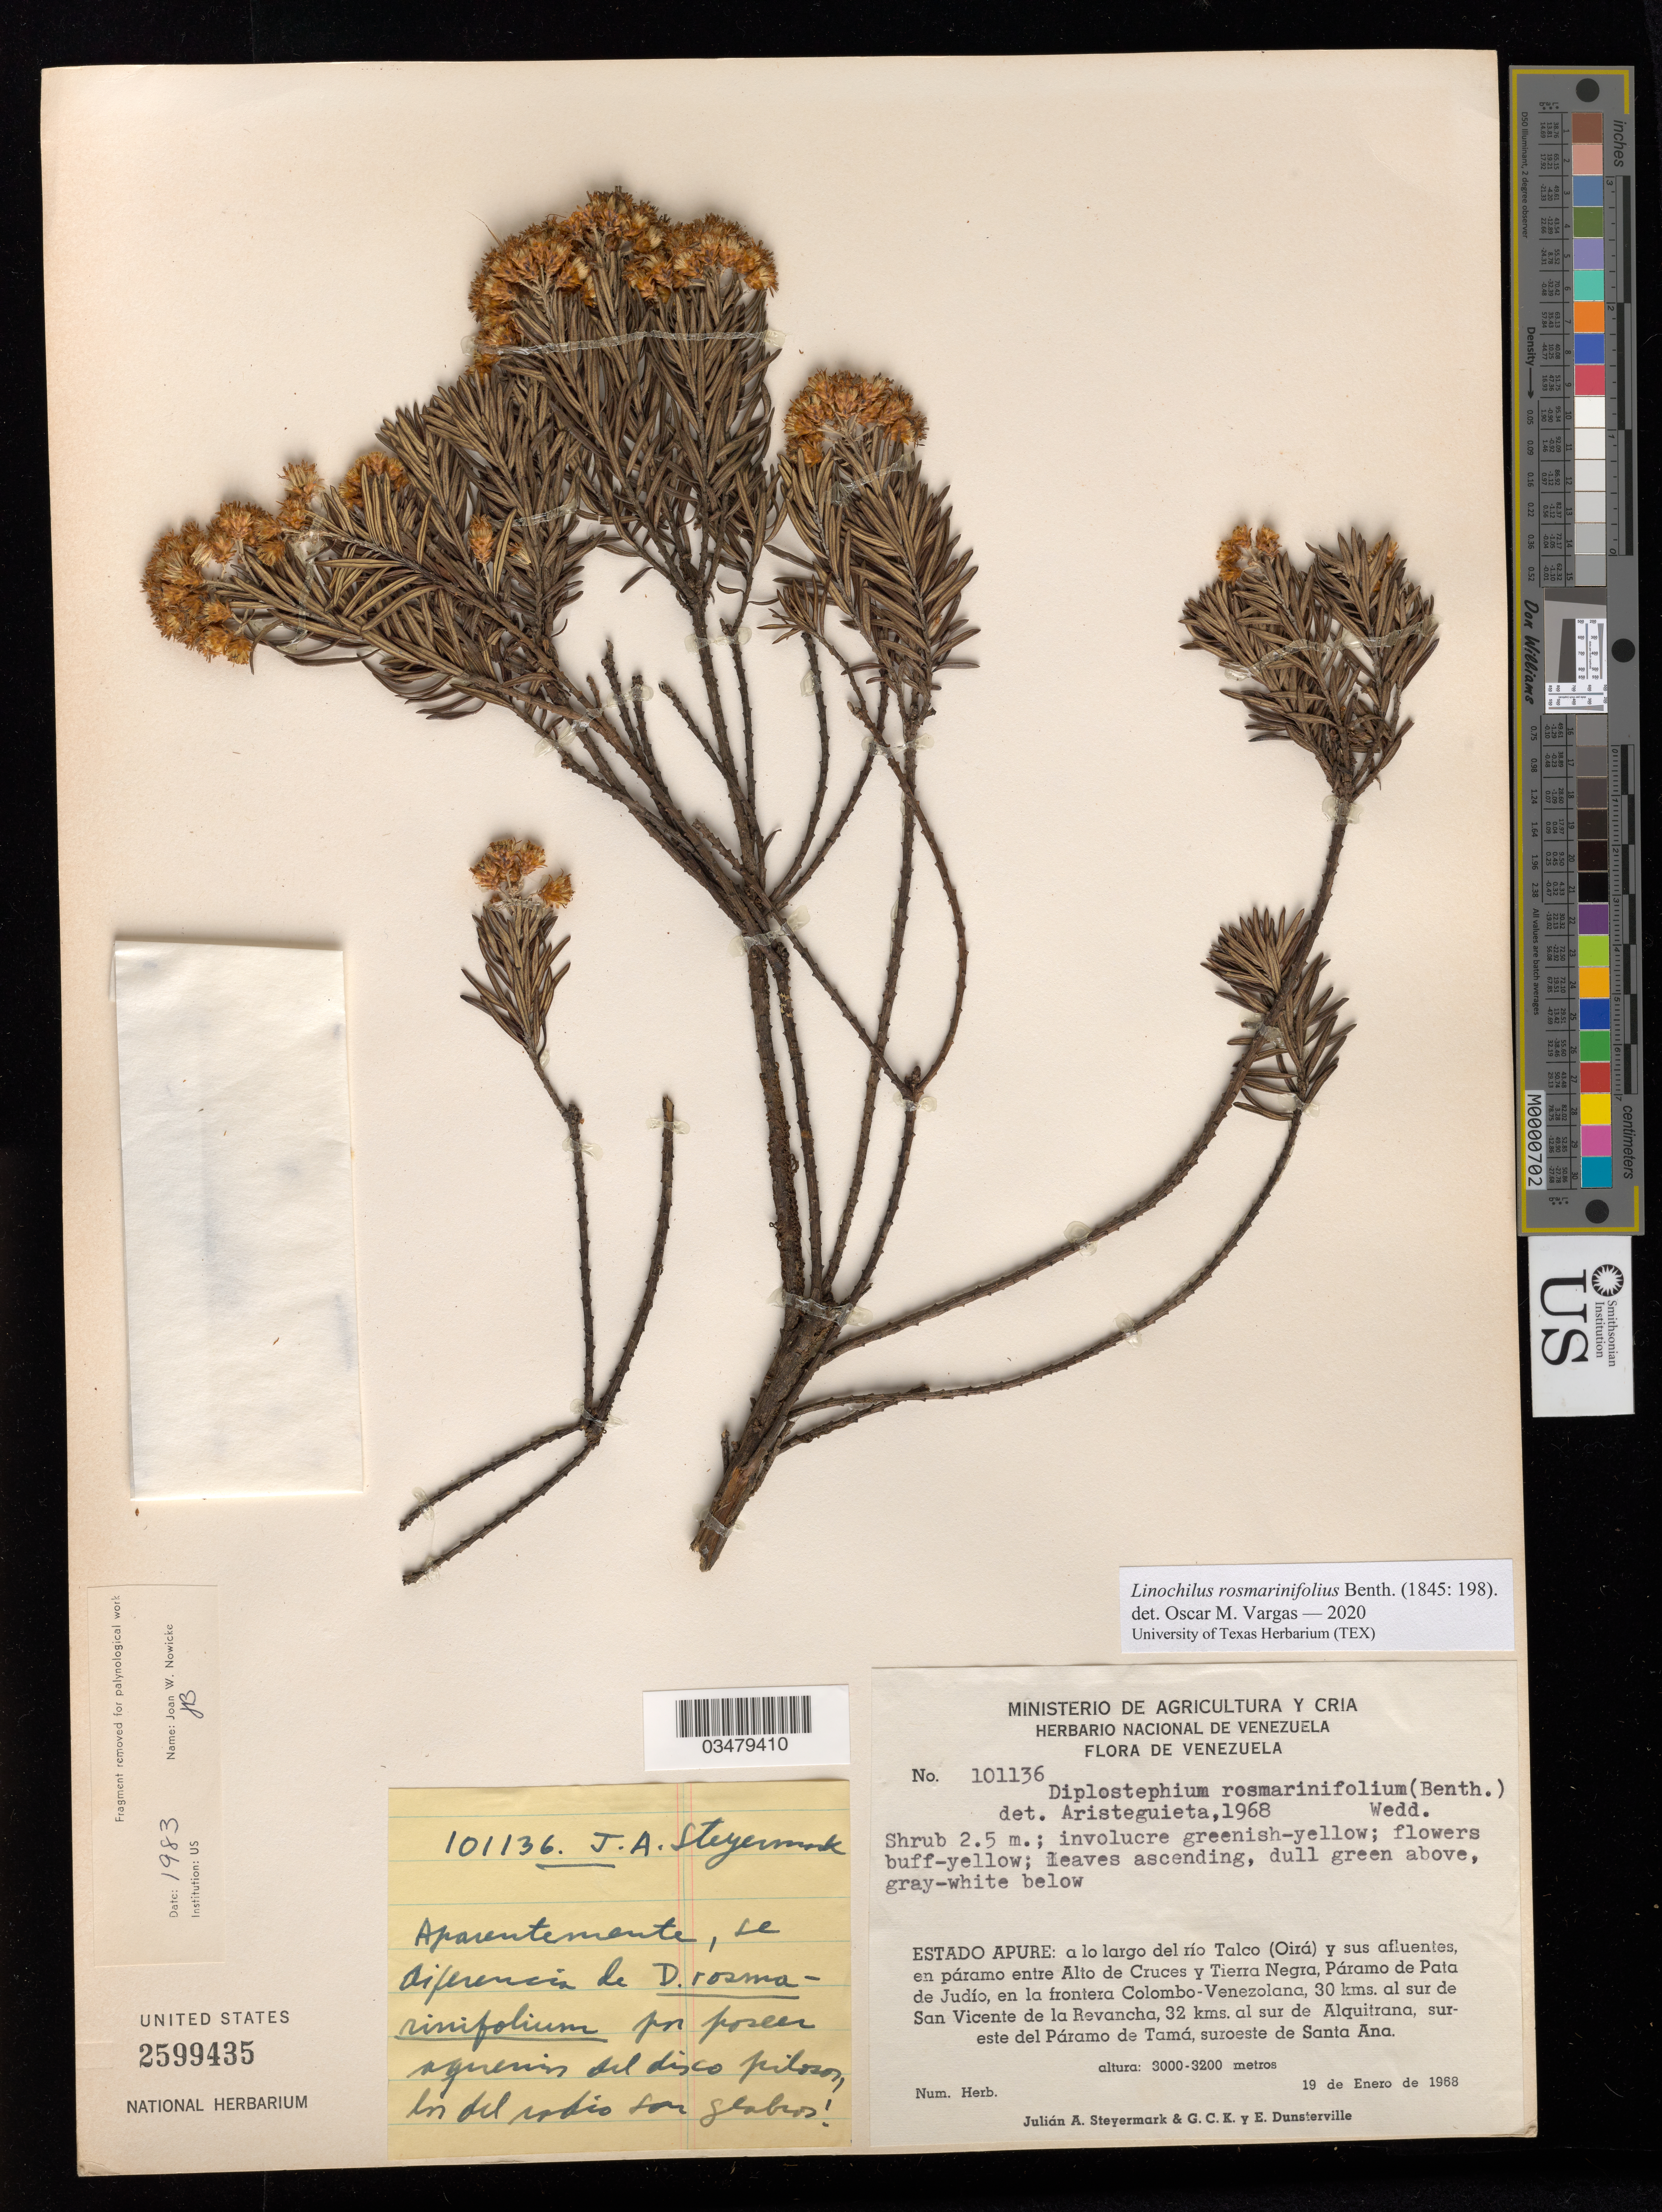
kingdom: Plantae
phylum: Tracheophyta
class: Magnoliopsida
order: Asterales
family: Asteraceae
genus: Linochilus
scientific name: Linochilus rosmarinifolius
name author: Benth.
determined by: Vargas, Oscar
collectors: J. Steyermark, G. C. K. Dunsterville & E. Dunsterville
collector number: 101136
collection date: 1968-01-19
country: Venezuela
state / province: Apure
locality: A lo largo del río Talco (Oirá) y sus afluentes en páramo entre Alto de Cruces y Tierra Negra, Páramo de Pata de Judío, en la frontera Colombo-Venezolana, 30 kms. al sur de San Vicente de la Revancha, 32 kms. al sur de Alquitrana, sureste del Páramo de Tamá, suroeste de Santa Ana.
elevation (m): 3000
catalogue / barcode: US 2599435